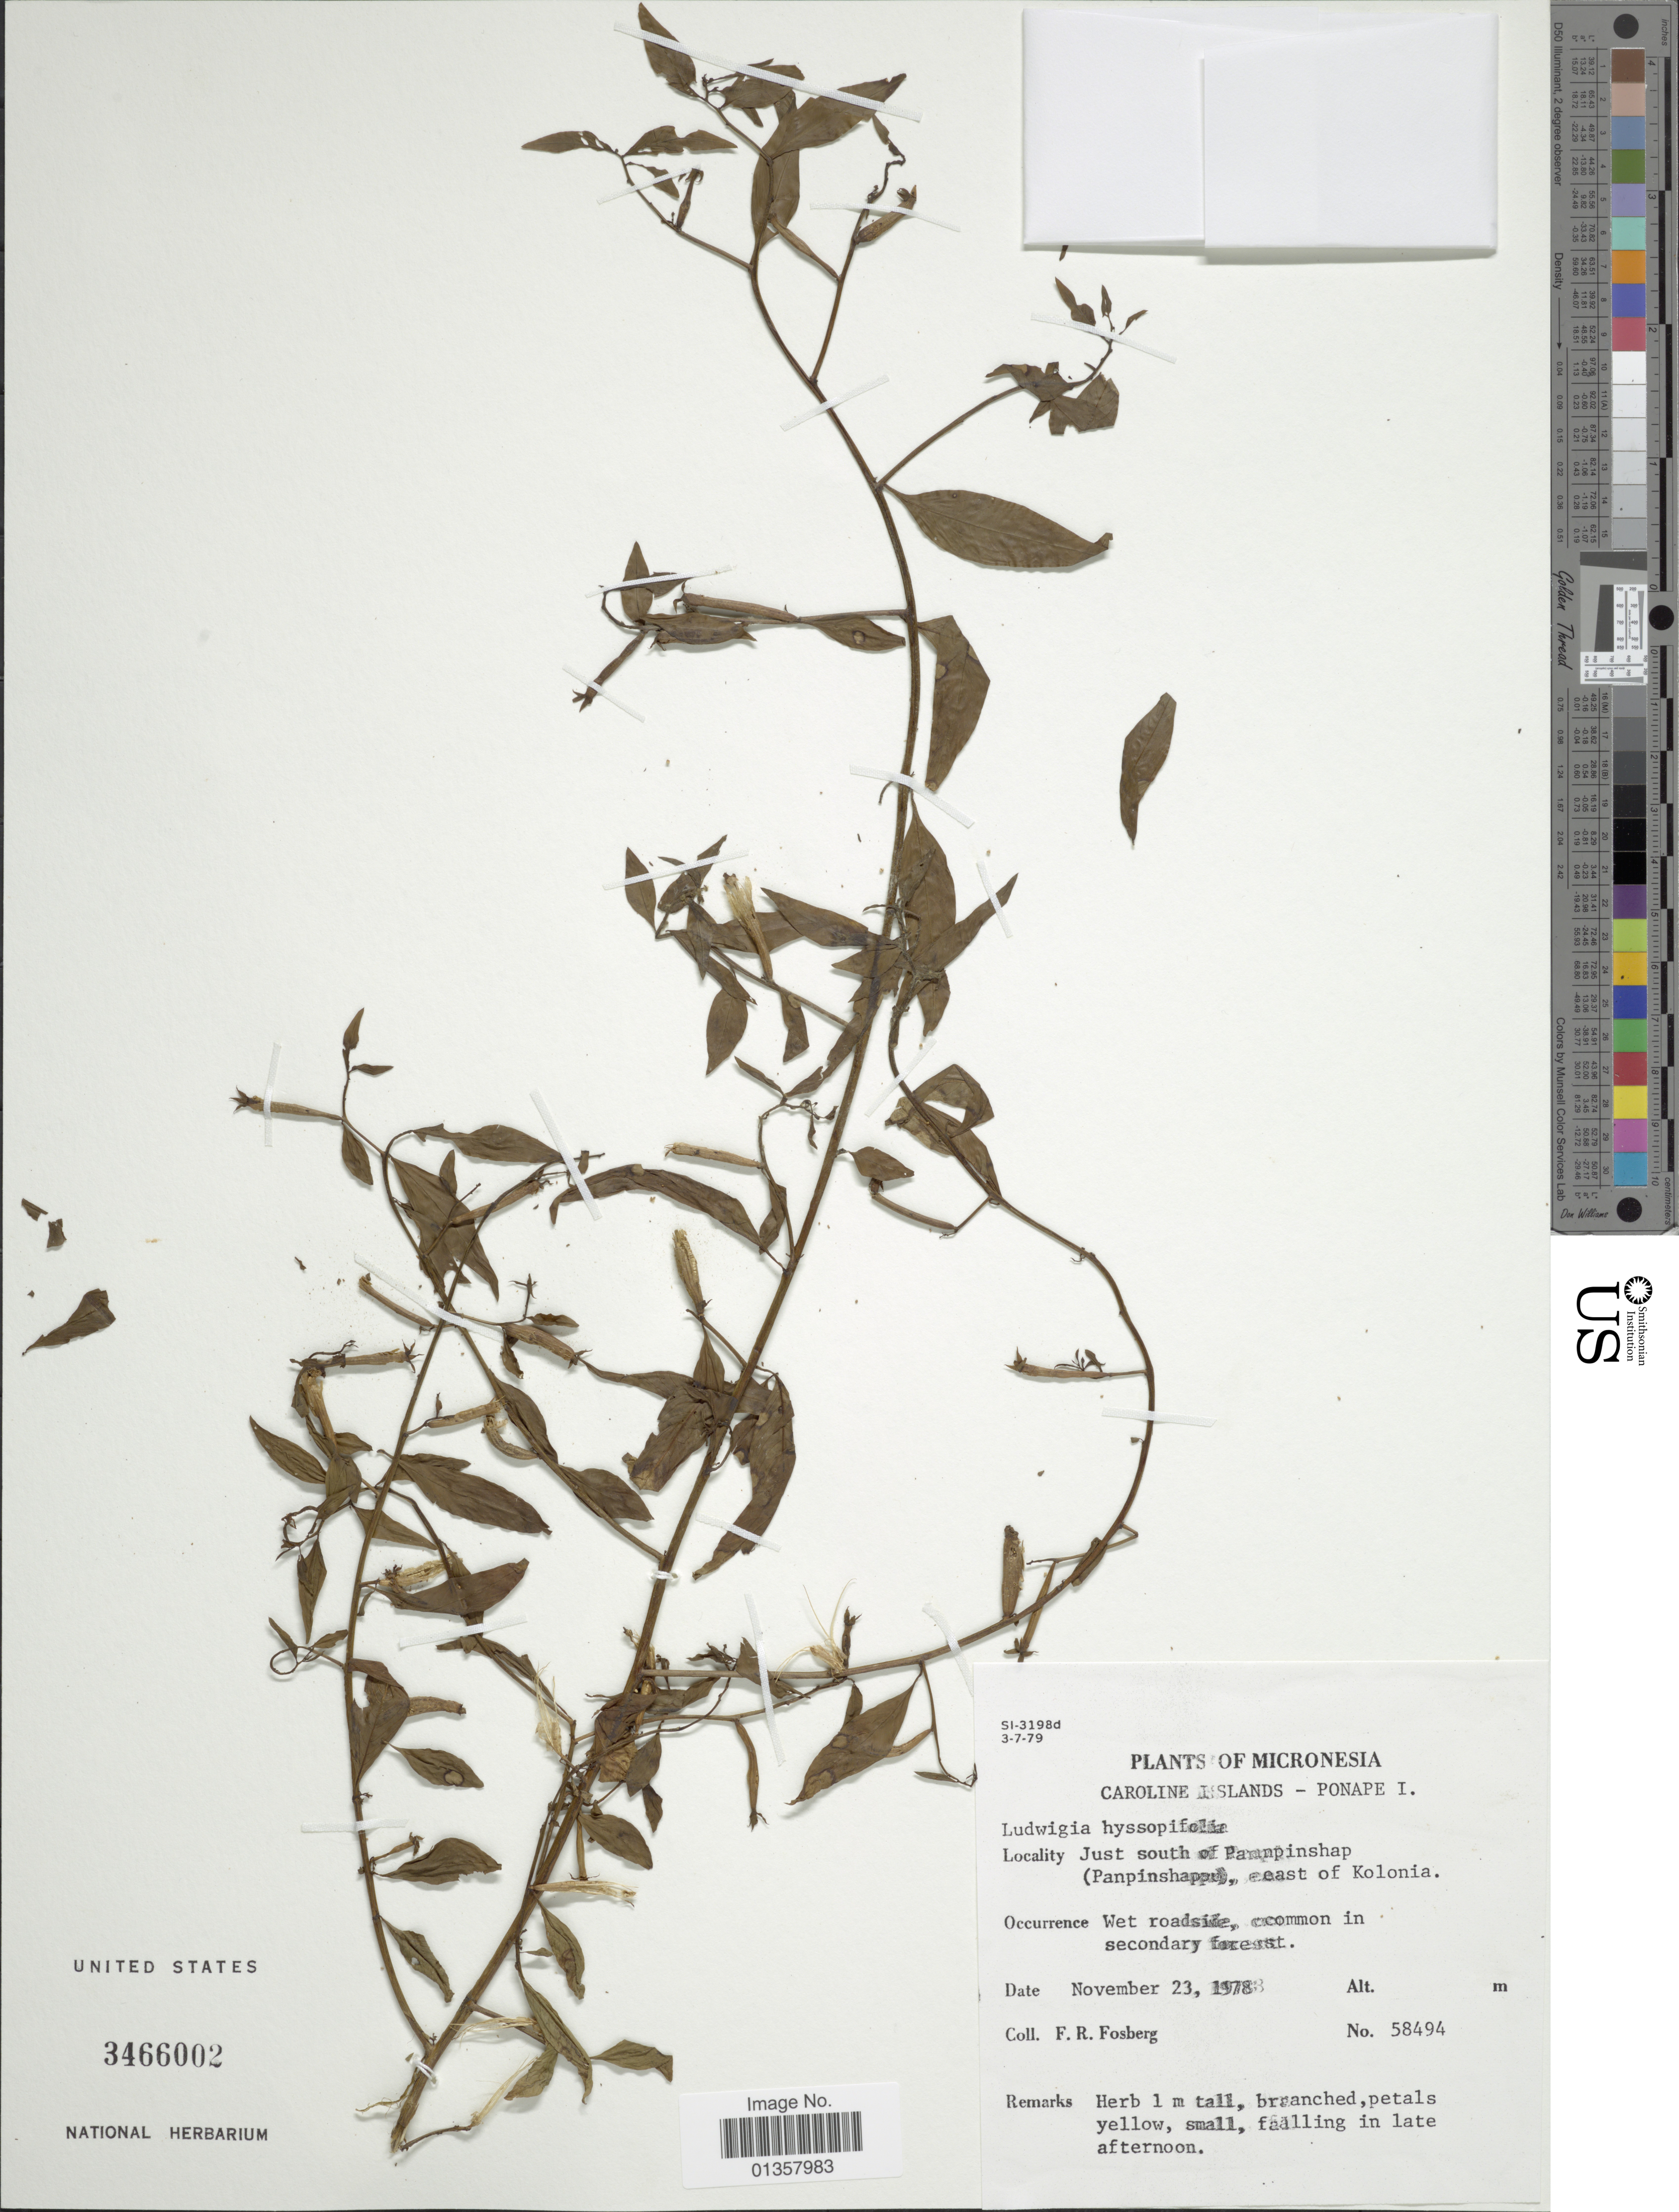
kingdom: Plantae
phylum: Tracheophyta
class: Magnoliopsida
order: Myrtales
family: Onagraceae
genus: Ludwigia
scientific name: Ludwigia hyssopifolia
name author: (G. Don) Exell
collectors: F. R. Fosberg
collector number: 58494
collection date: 1978-11-23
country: Micronesia, Federated States of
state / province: Pohnpei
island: Pohnpei [Ponape]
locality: Caroline Islands - Ponape I. Just south of Panpinshap (Panpinshap), east of Kolonia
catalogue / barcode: US 3466002